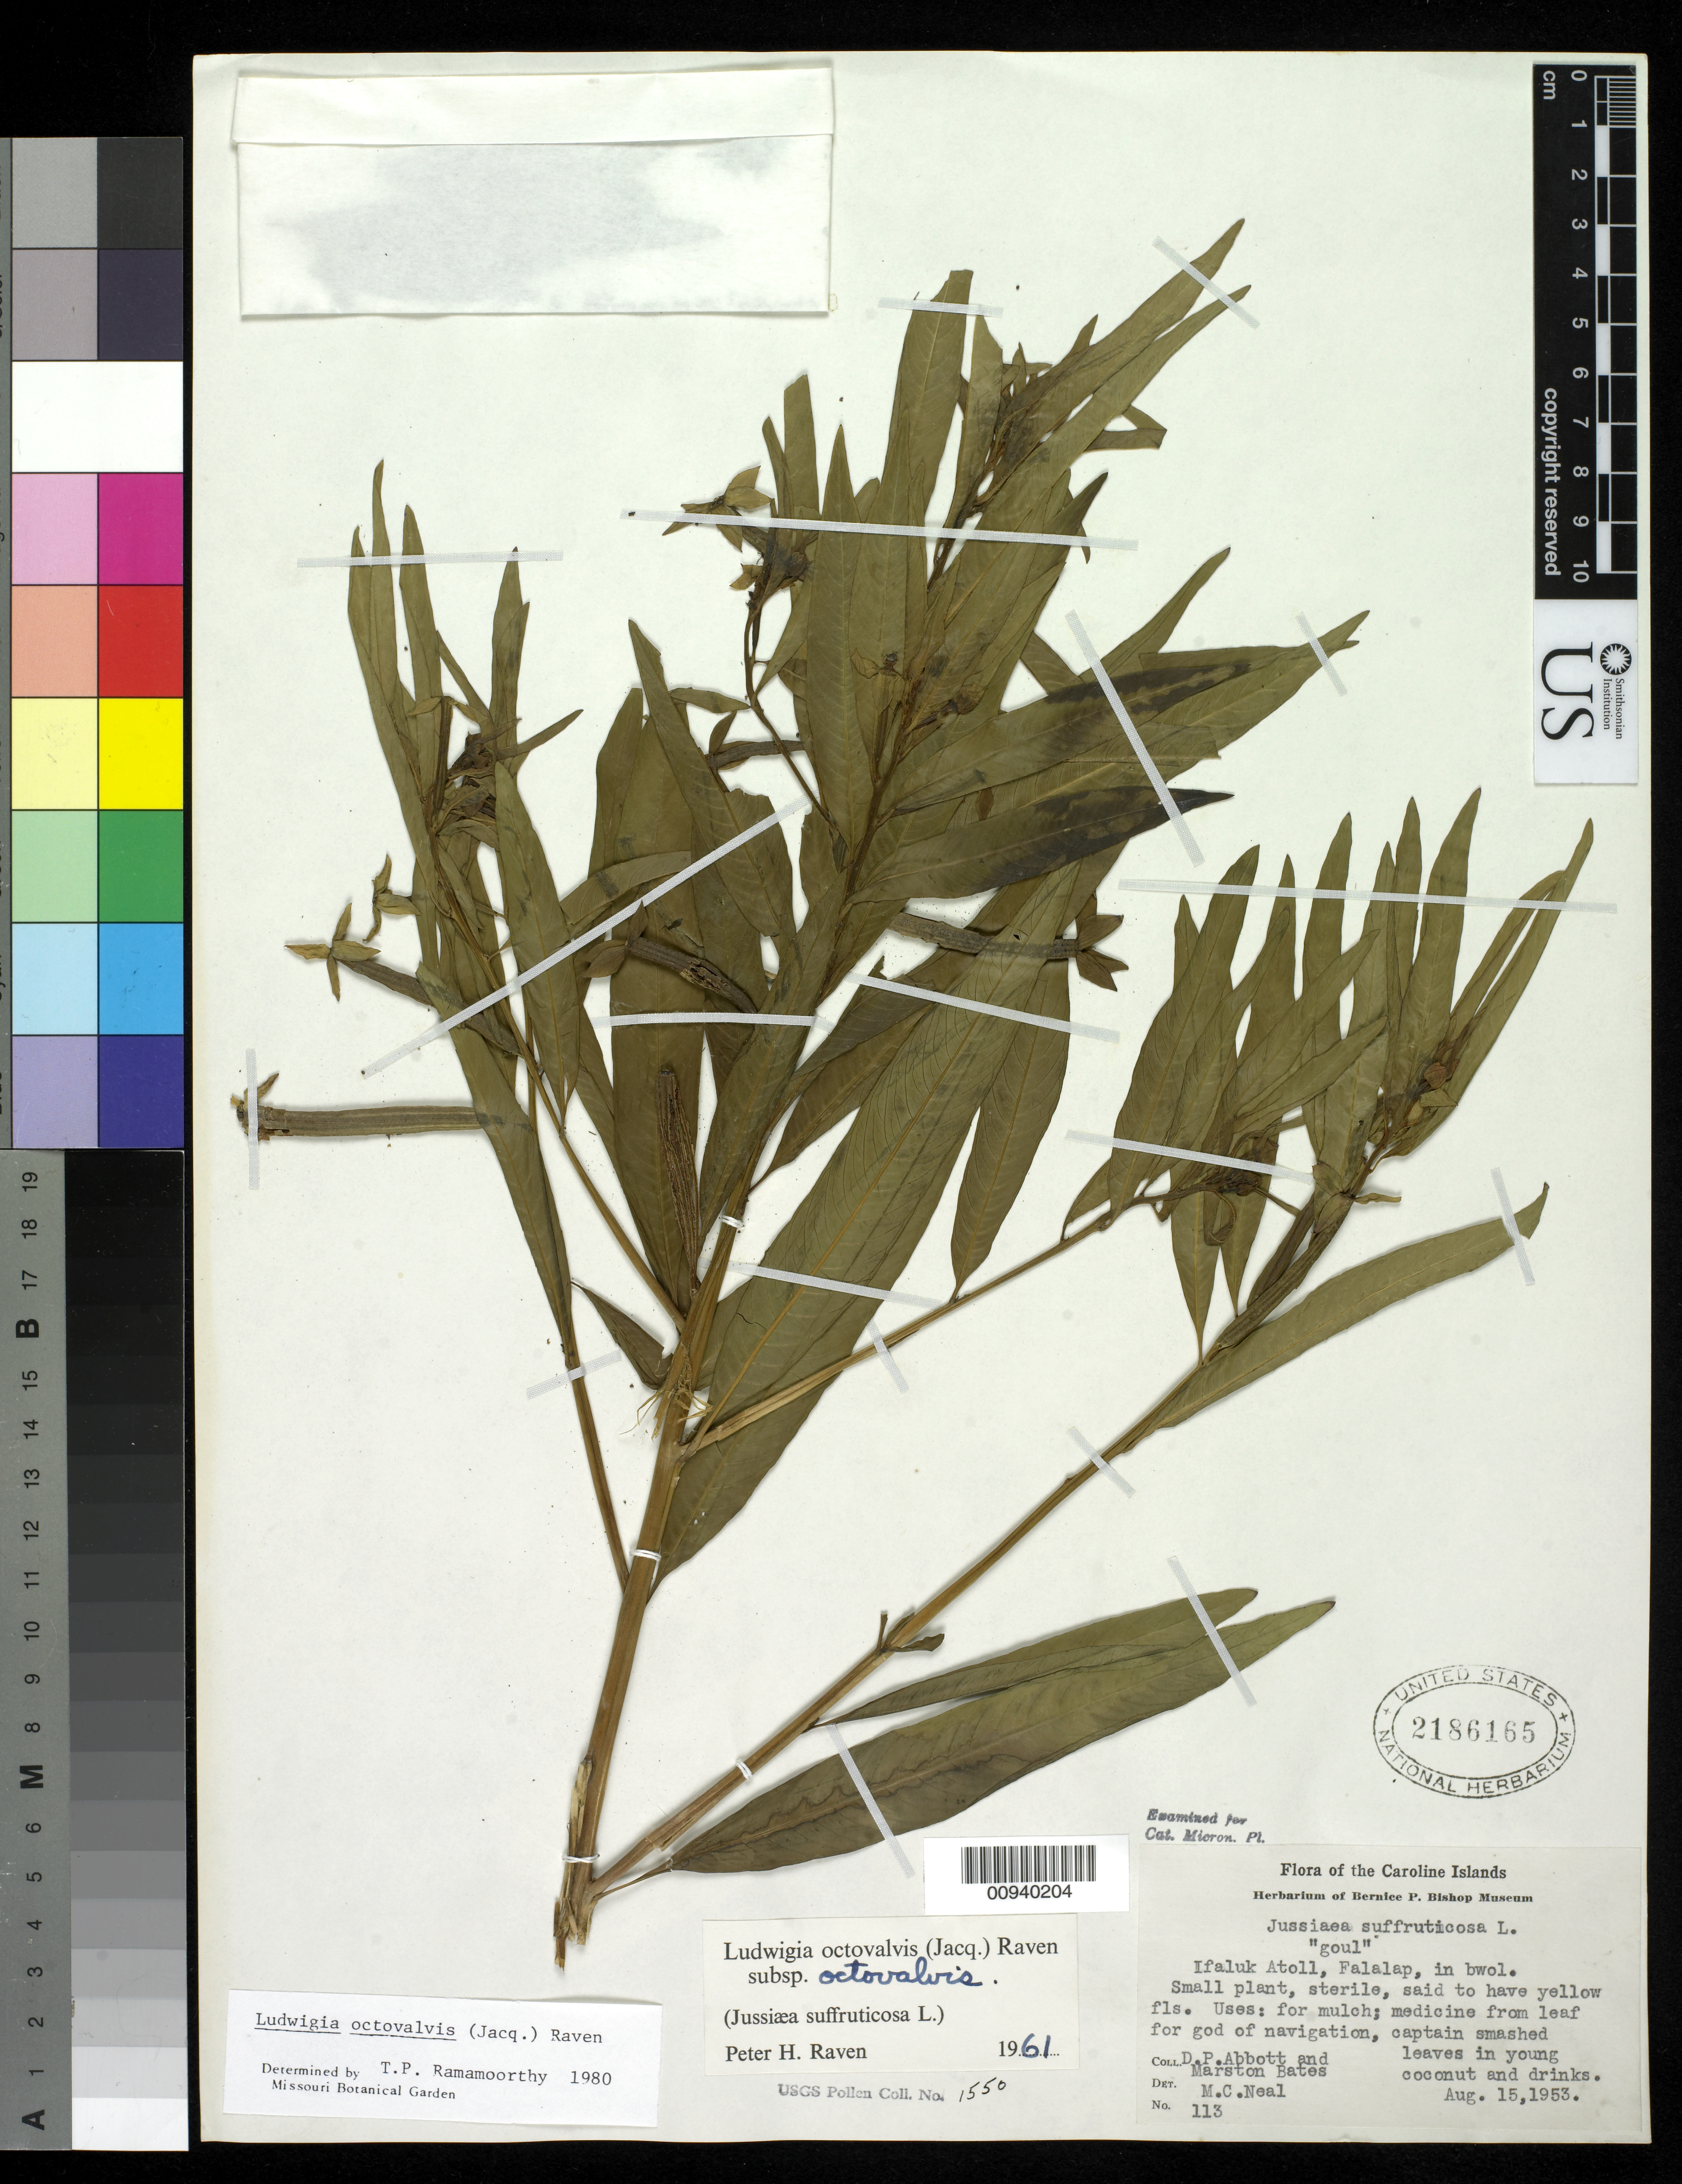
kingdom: Plantae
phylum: Tracheophyta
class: Magnoliopsida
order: Myrtales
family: Onagraceae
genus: Ludwigia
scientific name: Ludwigia octovalvis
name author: (Jacq.) P.H. Raven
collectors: D. P. Abbott & M. Bates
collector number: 113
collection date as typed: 15 Aug 1953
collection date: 1953-08-15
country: Micronesia, Federated States of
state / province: Yap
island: Faraulep Atoll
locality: In bwol. (sp? bowl?)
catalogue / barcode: US 2186165